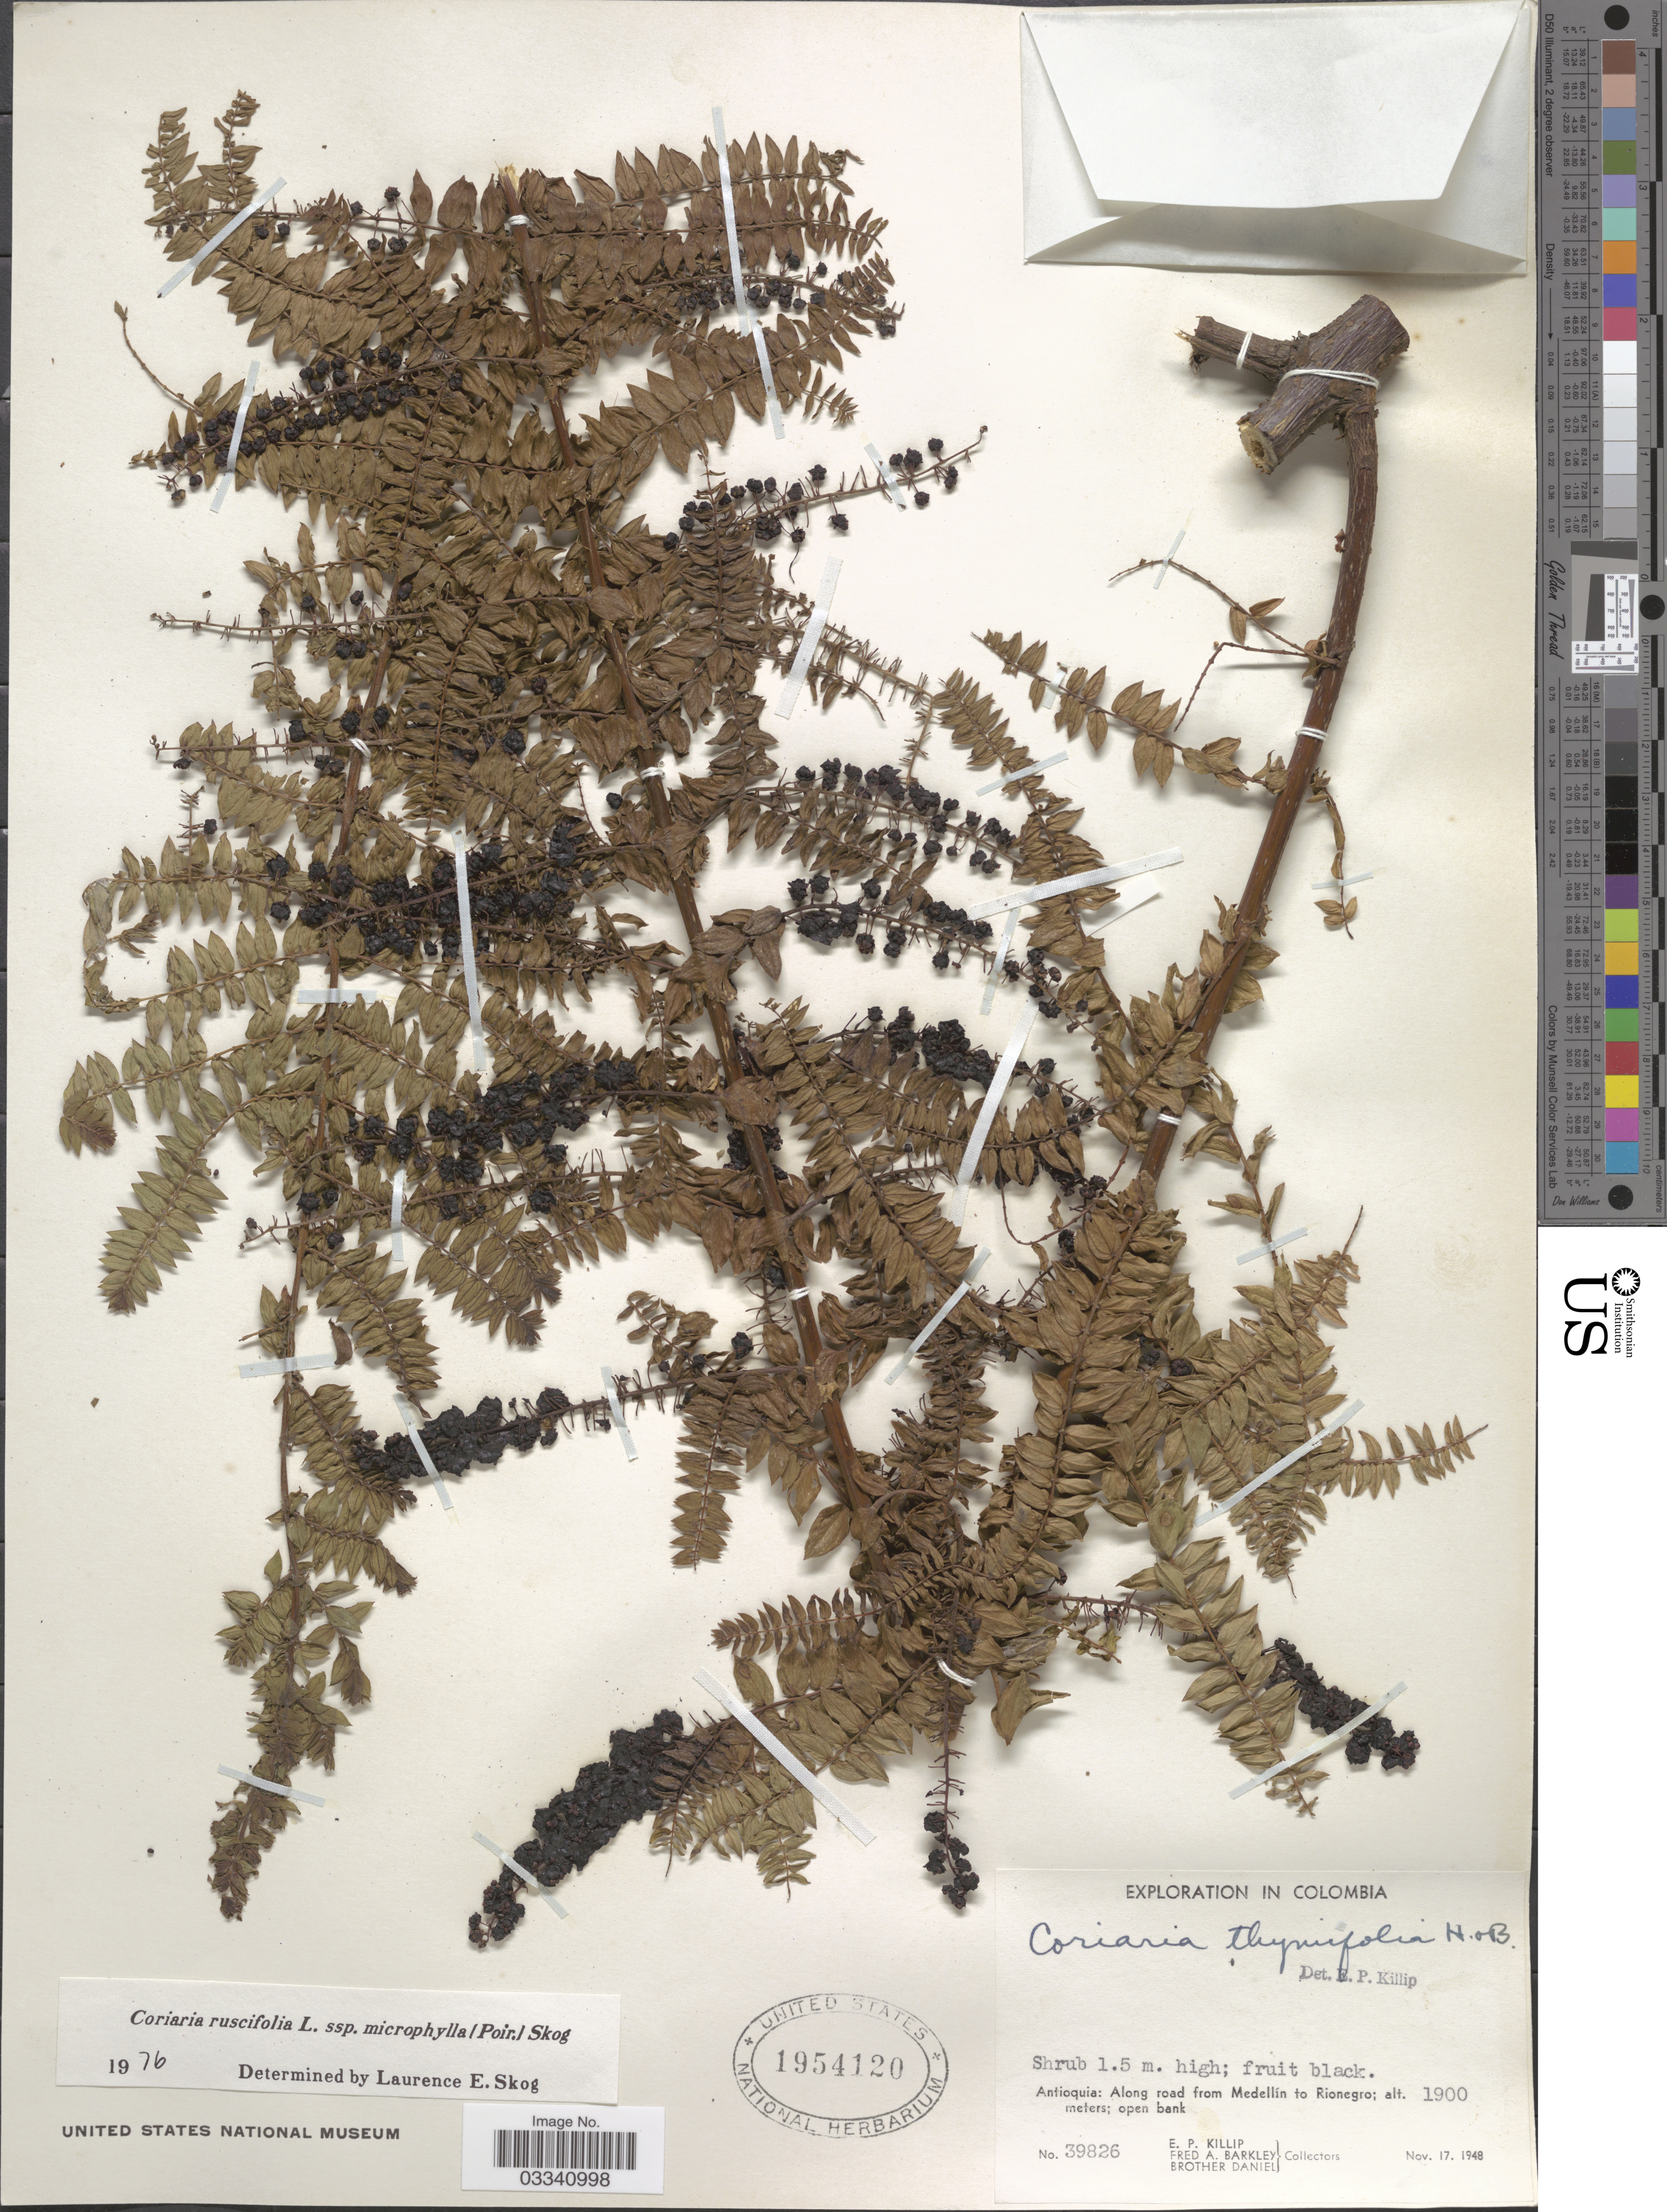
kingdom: Plantae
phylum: Tracheophyta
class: Magnoliopsida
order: Cucurbitales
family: Coriariaceae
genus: Coriaria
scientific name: Coriaria ruscifolia subsp. microphylla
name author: (Poir.) L.E. Skog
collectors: E. P. Killip, F. A. Barkley & Bro. Daniel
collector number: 39826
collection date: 1948-11-17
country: Colombia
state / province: Antioquia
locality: Along road from Medellín to Rionegro.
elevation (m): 1900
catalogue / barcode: US 1954120